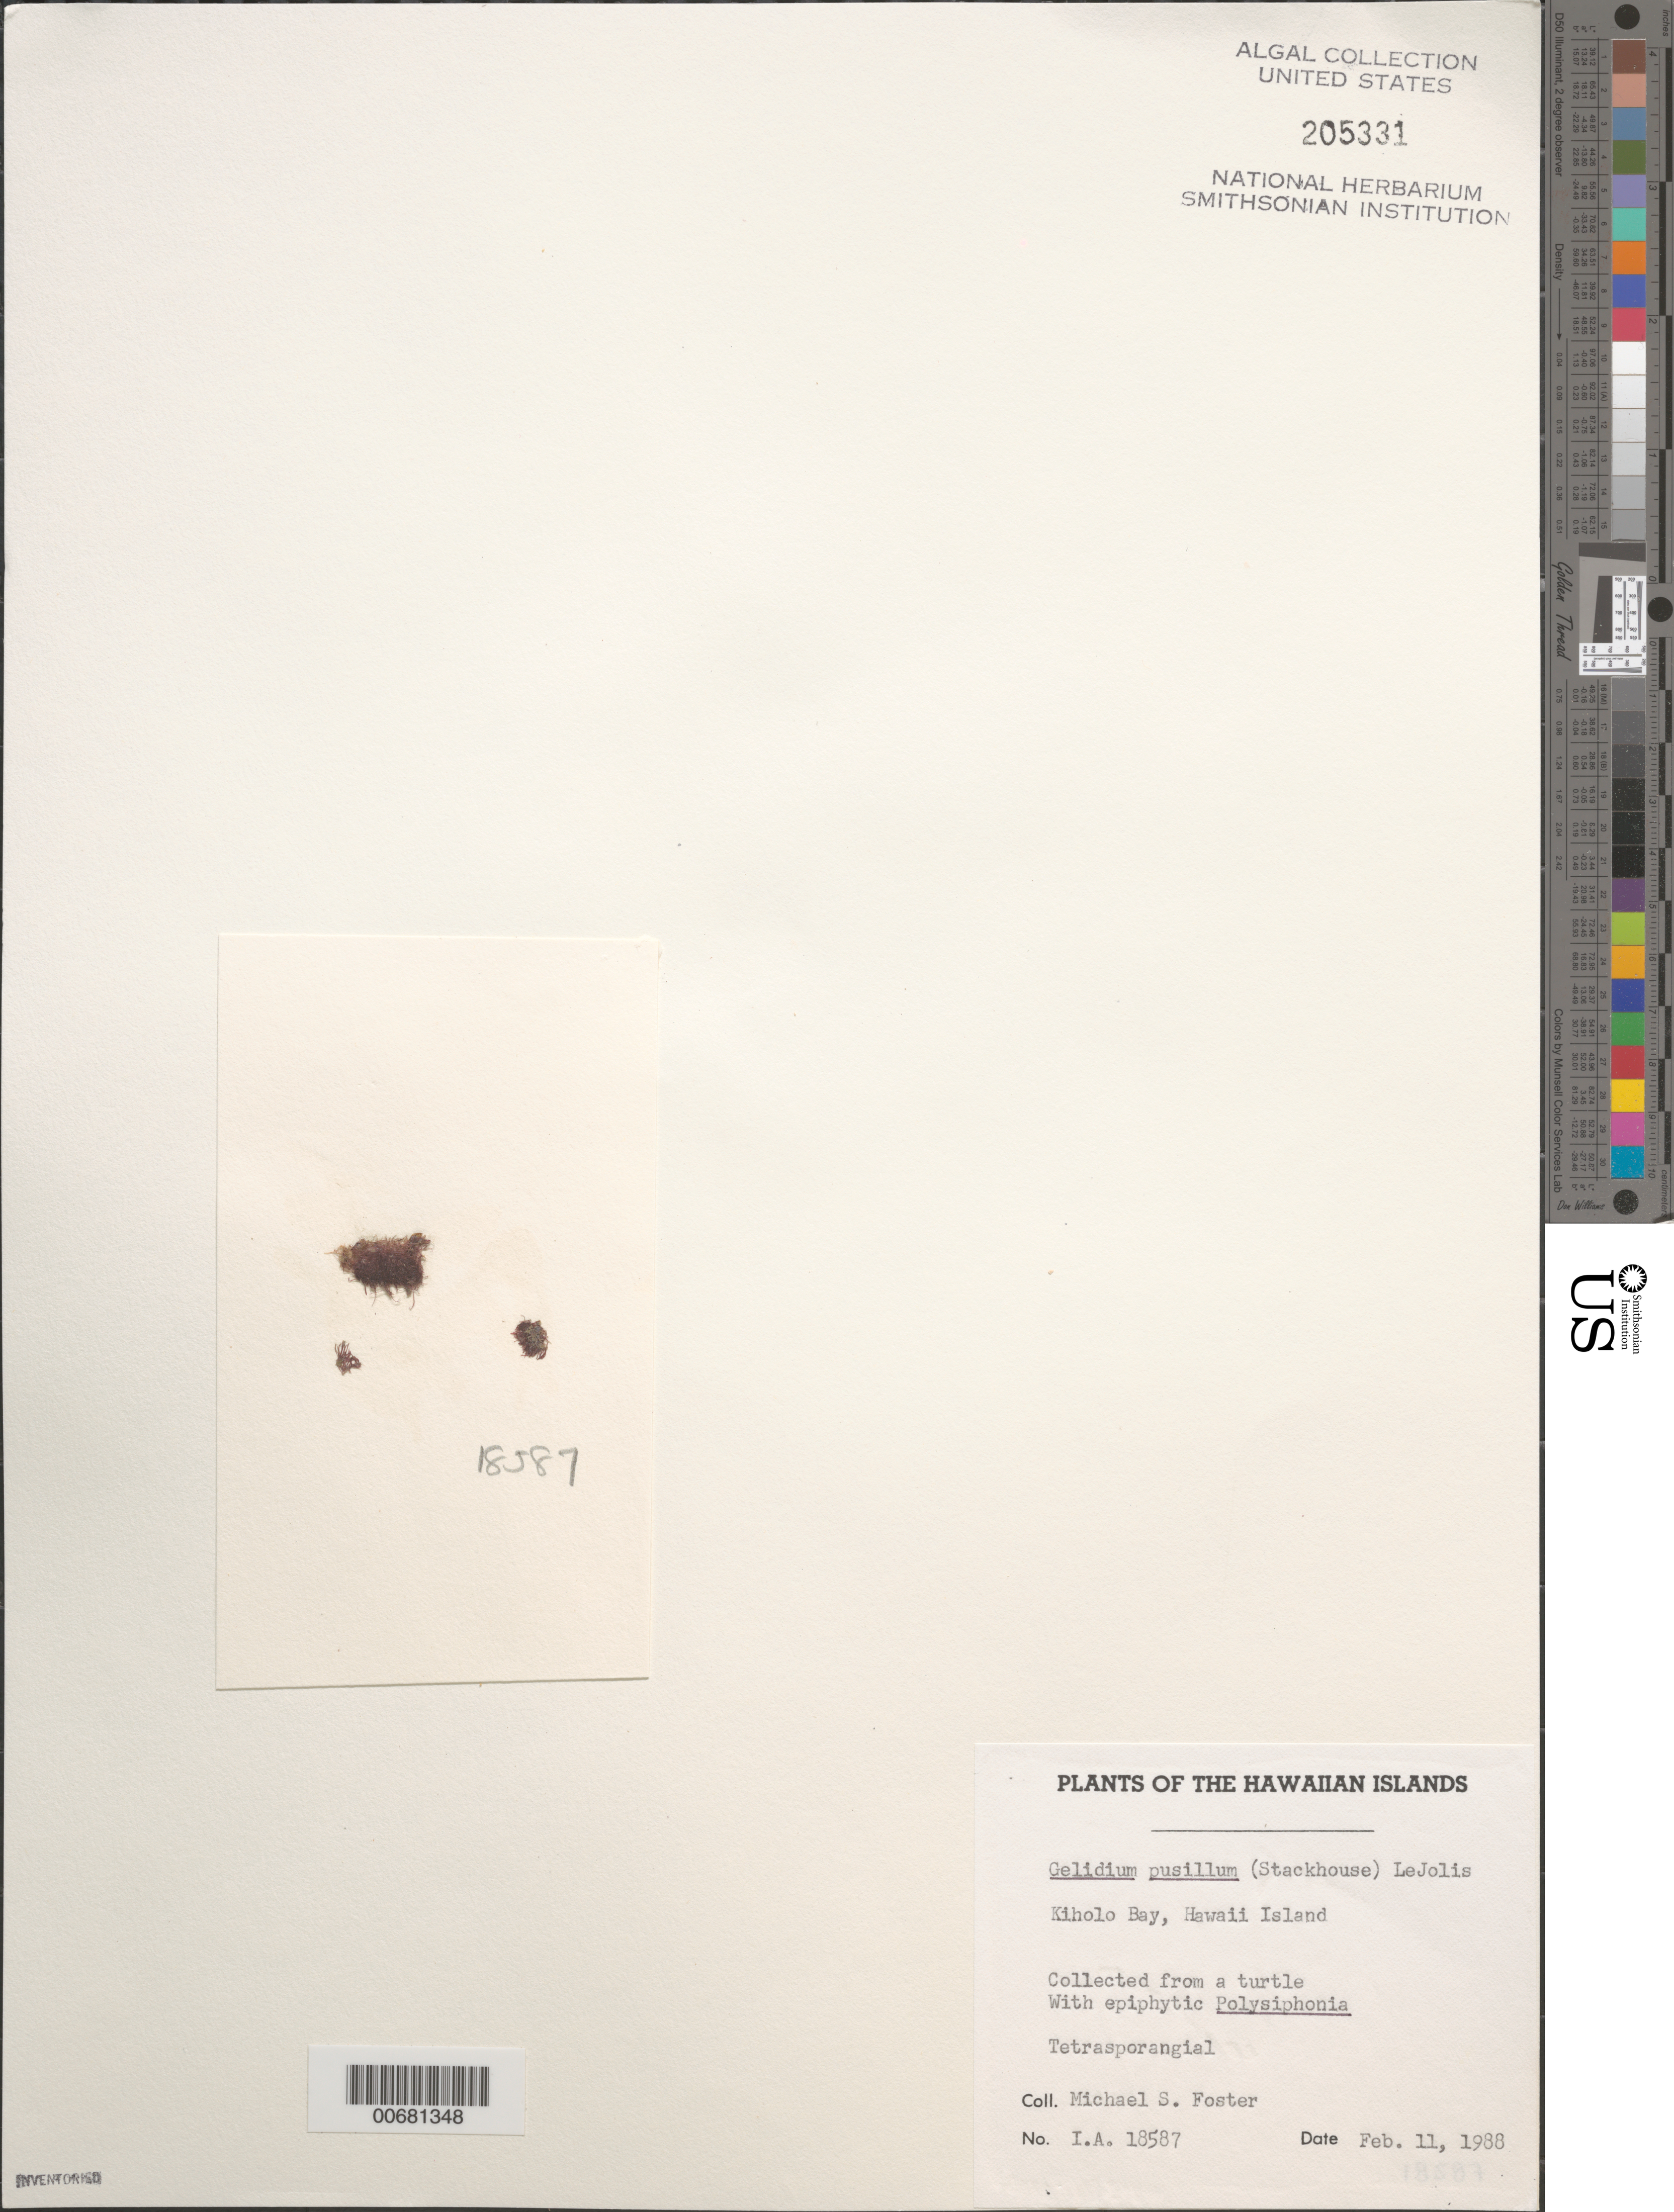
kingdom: Plantae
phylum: Rhodophyta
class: Florideophyceae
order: Gelidiales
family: Gelidiaceae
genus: Gelidium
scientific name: Gelidium pusillum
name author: (Stackh.) Le Jol.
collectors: M. Foster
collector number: IAA 18587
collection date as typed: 11 Feb 1988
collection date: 1988-02-11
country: United States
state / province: Hawaii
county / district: Hawaii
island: Hawaii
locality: Kiholo Bay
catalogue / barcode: US 205331